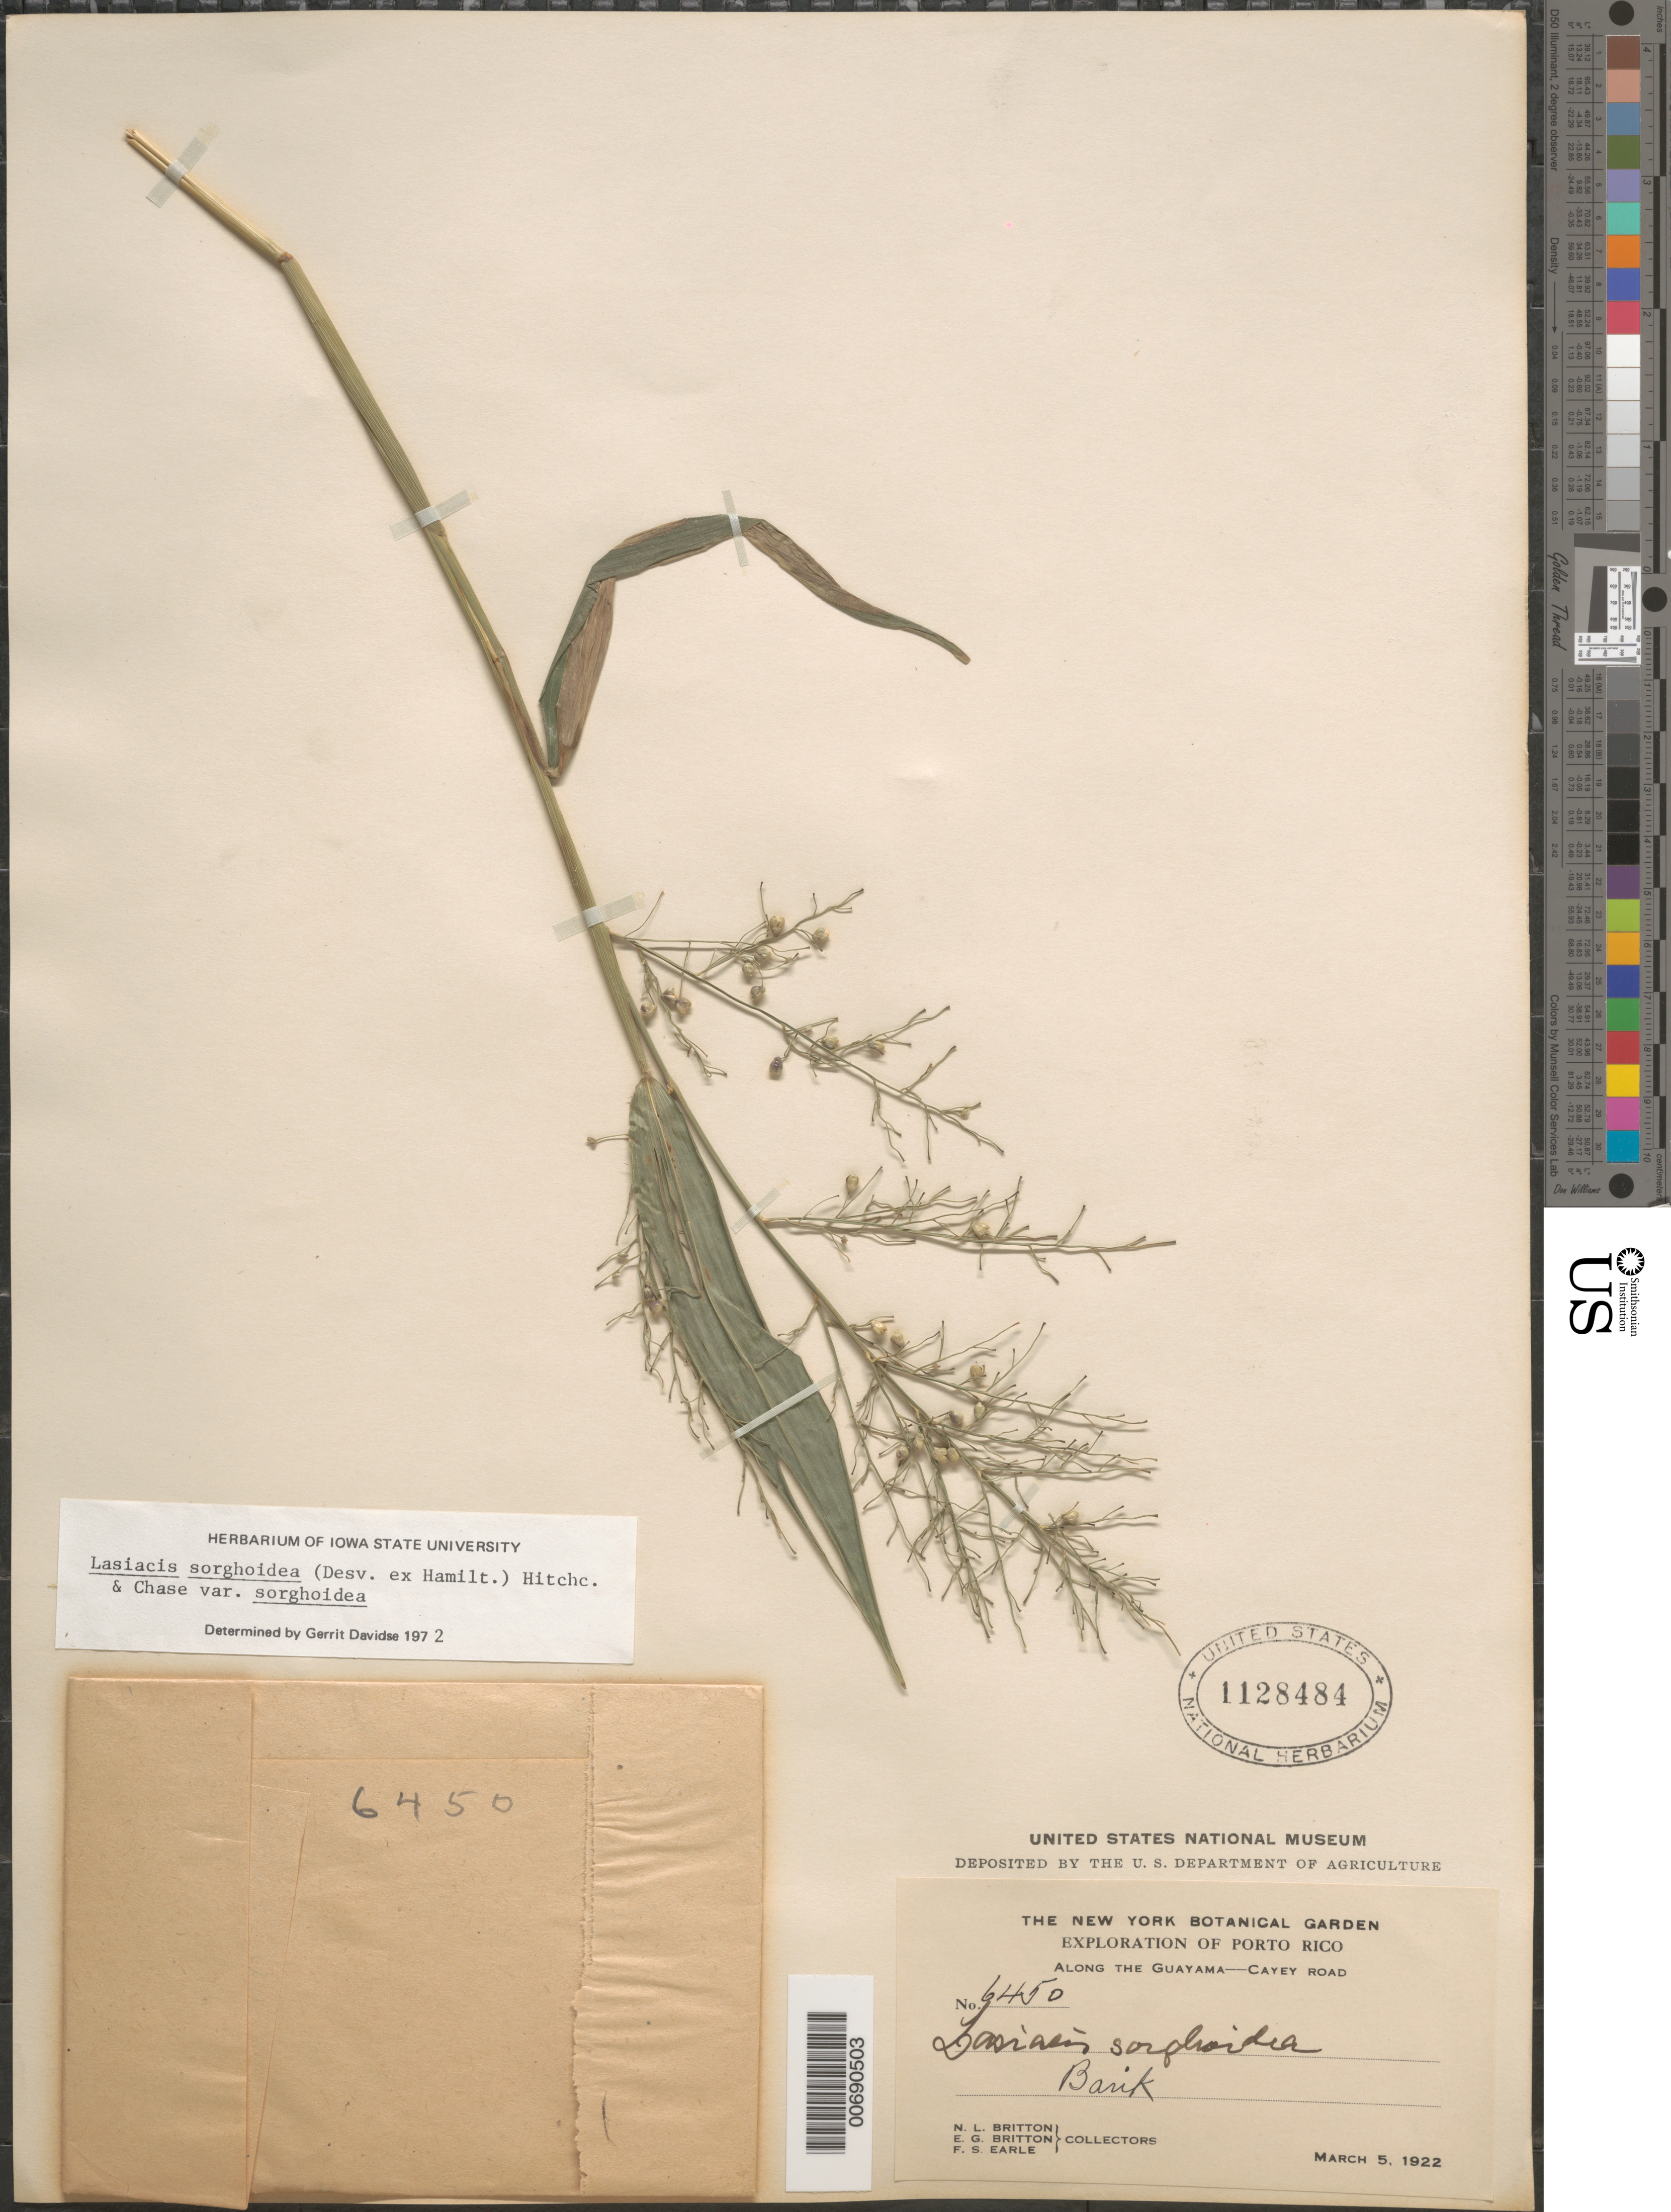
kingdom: Plantae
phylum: Tracheophyta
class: Liliopsida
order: Poales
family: Poaceae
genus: Lasiacis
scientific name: Lasiacis sorghoidea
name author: (Desv. ex Ham.) Hitchc. & Chase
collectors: N. Britton & et al.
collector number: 6450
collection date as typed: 05 Mar 1922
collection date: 1922-03-05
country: Puerto Rico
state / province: Guayama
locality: Along the Guayama - Cayey Road. Bank.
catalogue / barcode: US 1128484